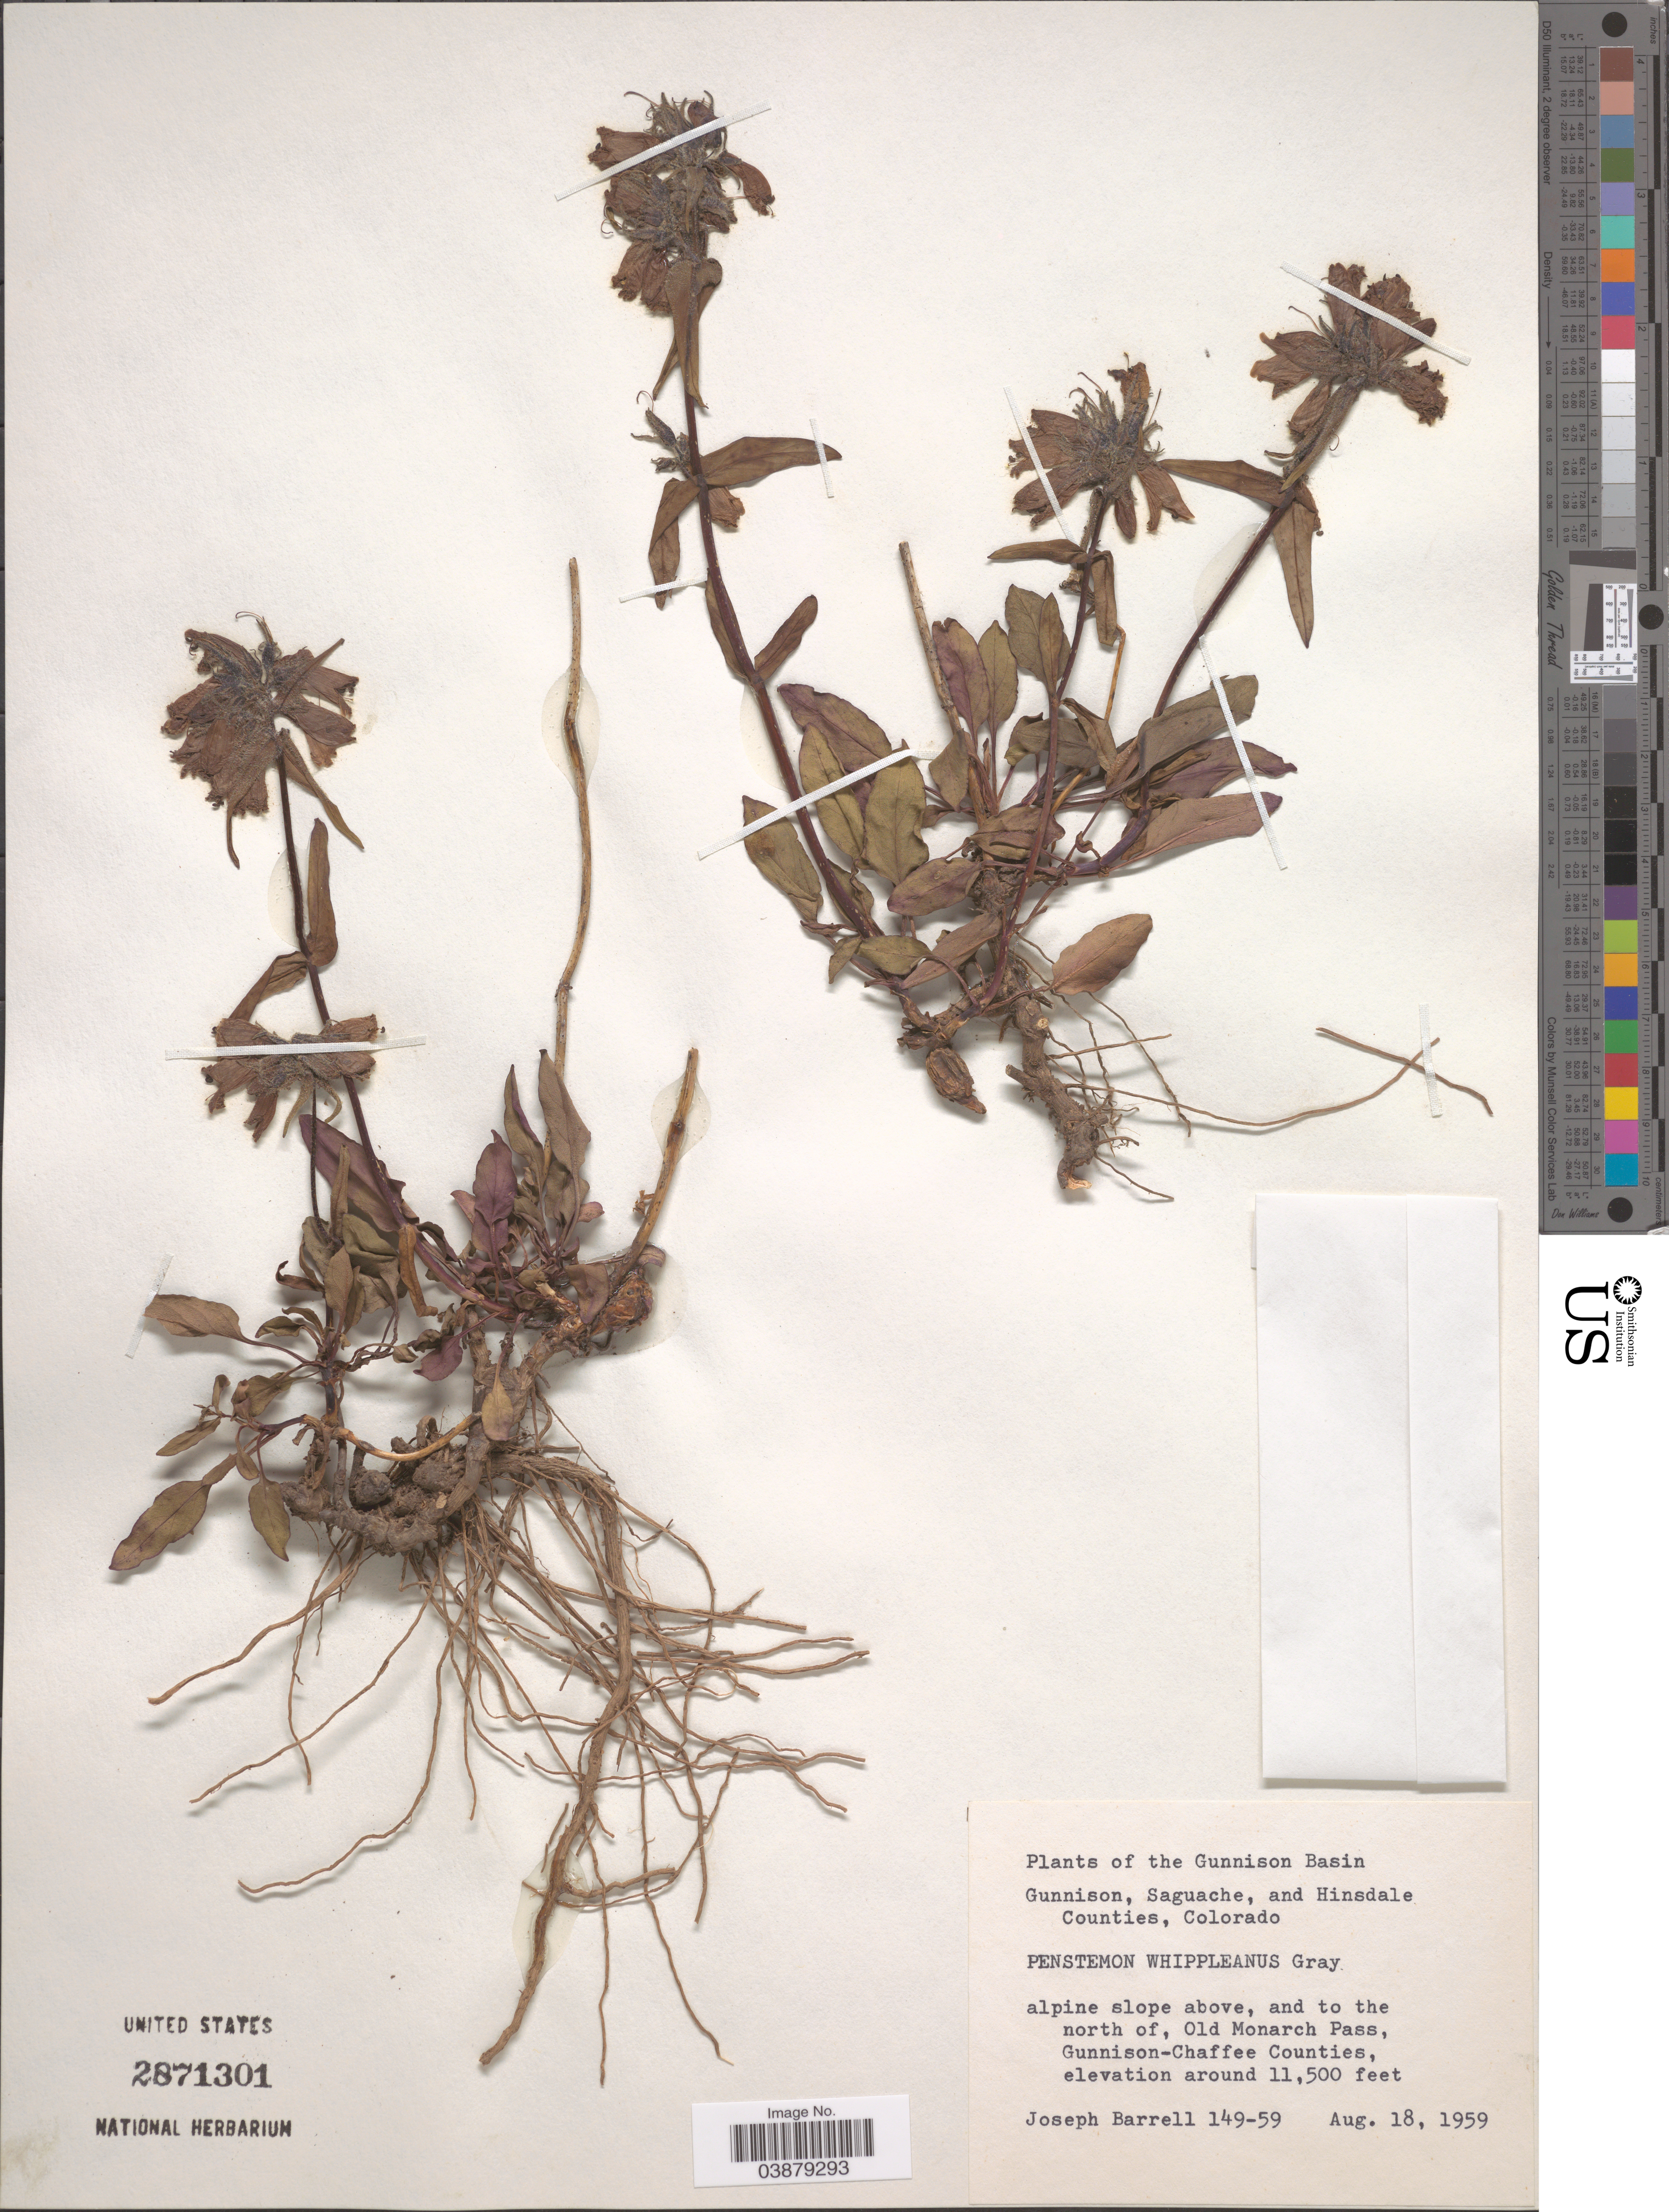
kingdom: Plantae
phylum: Tracheophyta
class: Magnoliopsida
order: Lamiales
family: Plantaginaceae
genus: Penstemon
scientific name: Penstemon whippleanus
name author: A. Gray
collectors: J. Barrell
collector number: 149-59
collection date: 1959-08-18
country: United States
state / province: Colorado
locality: The Gunnison Basin. Alpine slope above, and to the north of, Old Monarch Pass, Gunnison-Chaffee Counties.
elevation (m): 3505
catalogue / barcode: US 2871301